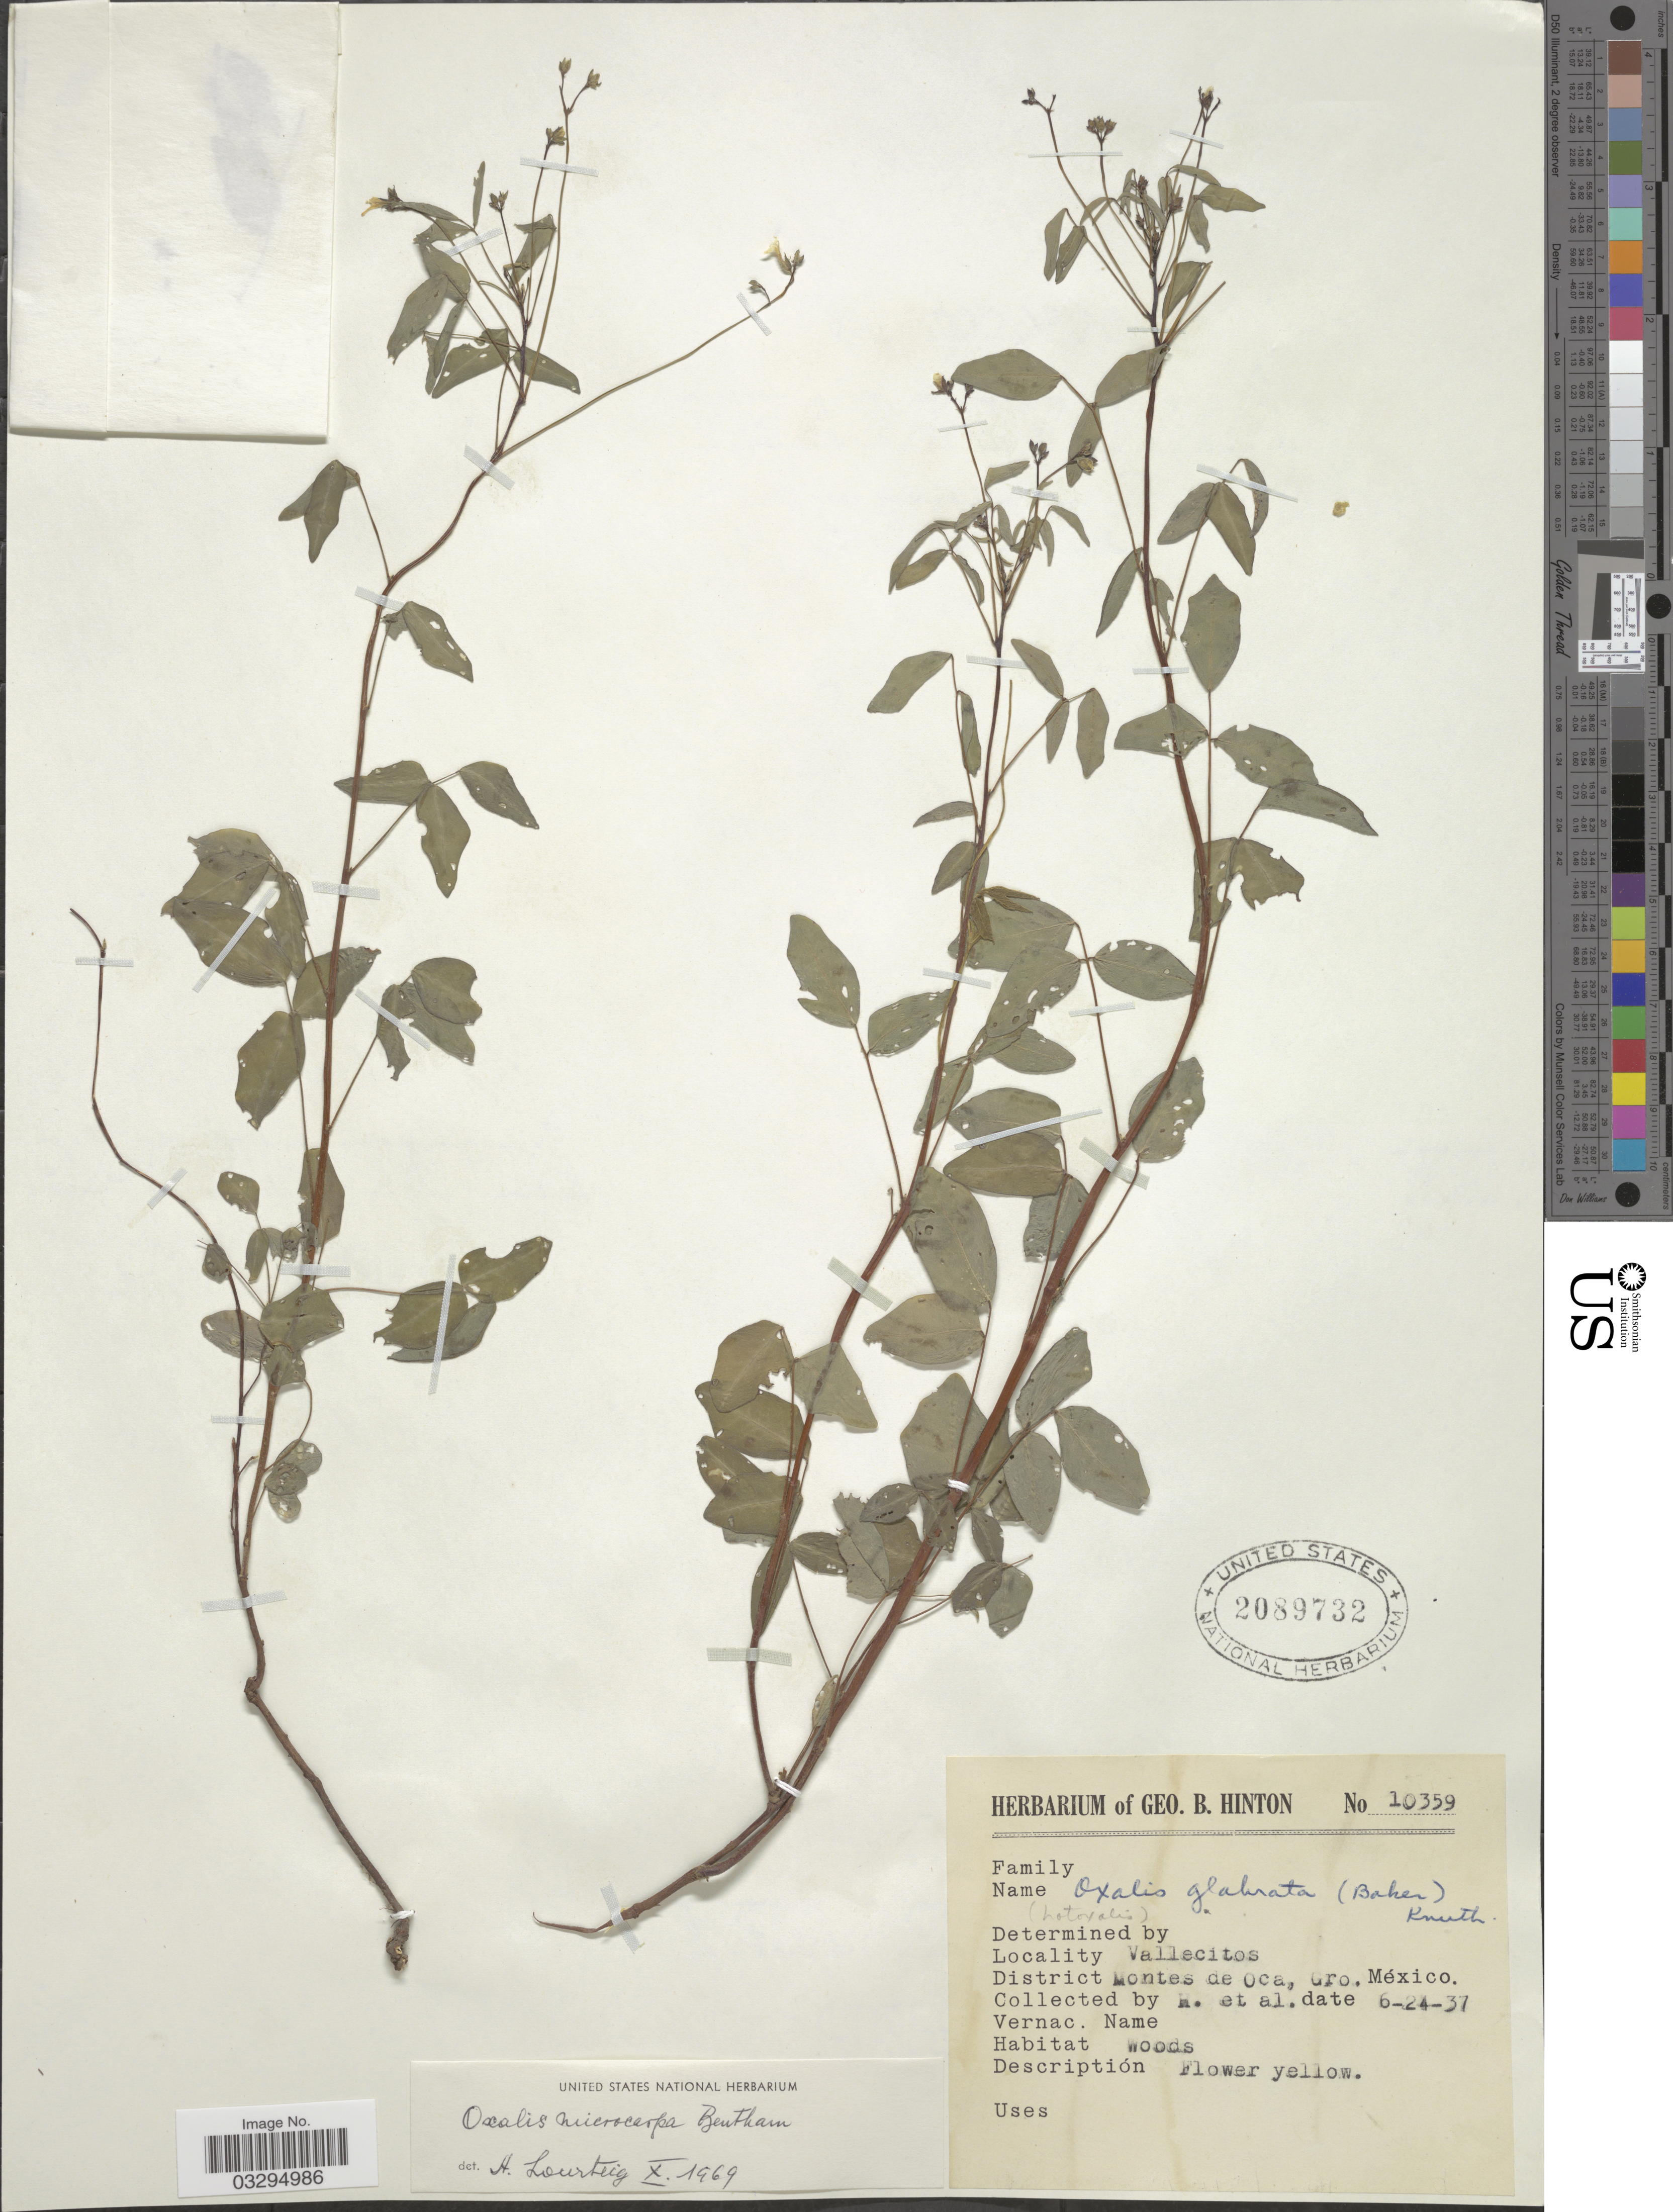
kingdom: Plantae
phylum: Tracheophyta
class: Magnoliopsida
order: Oxalidales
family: Oxalidaceae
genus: Oxalis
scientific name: Oxalis microcarpa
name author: Benth.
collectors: G. B. Hinton & et al.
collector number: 10359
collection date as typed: Transcribed d/m/y: 24/6/37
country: Mexico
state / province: Guerrero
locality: Vallecitos, District Montes de Oca.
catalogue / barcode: US 2089732